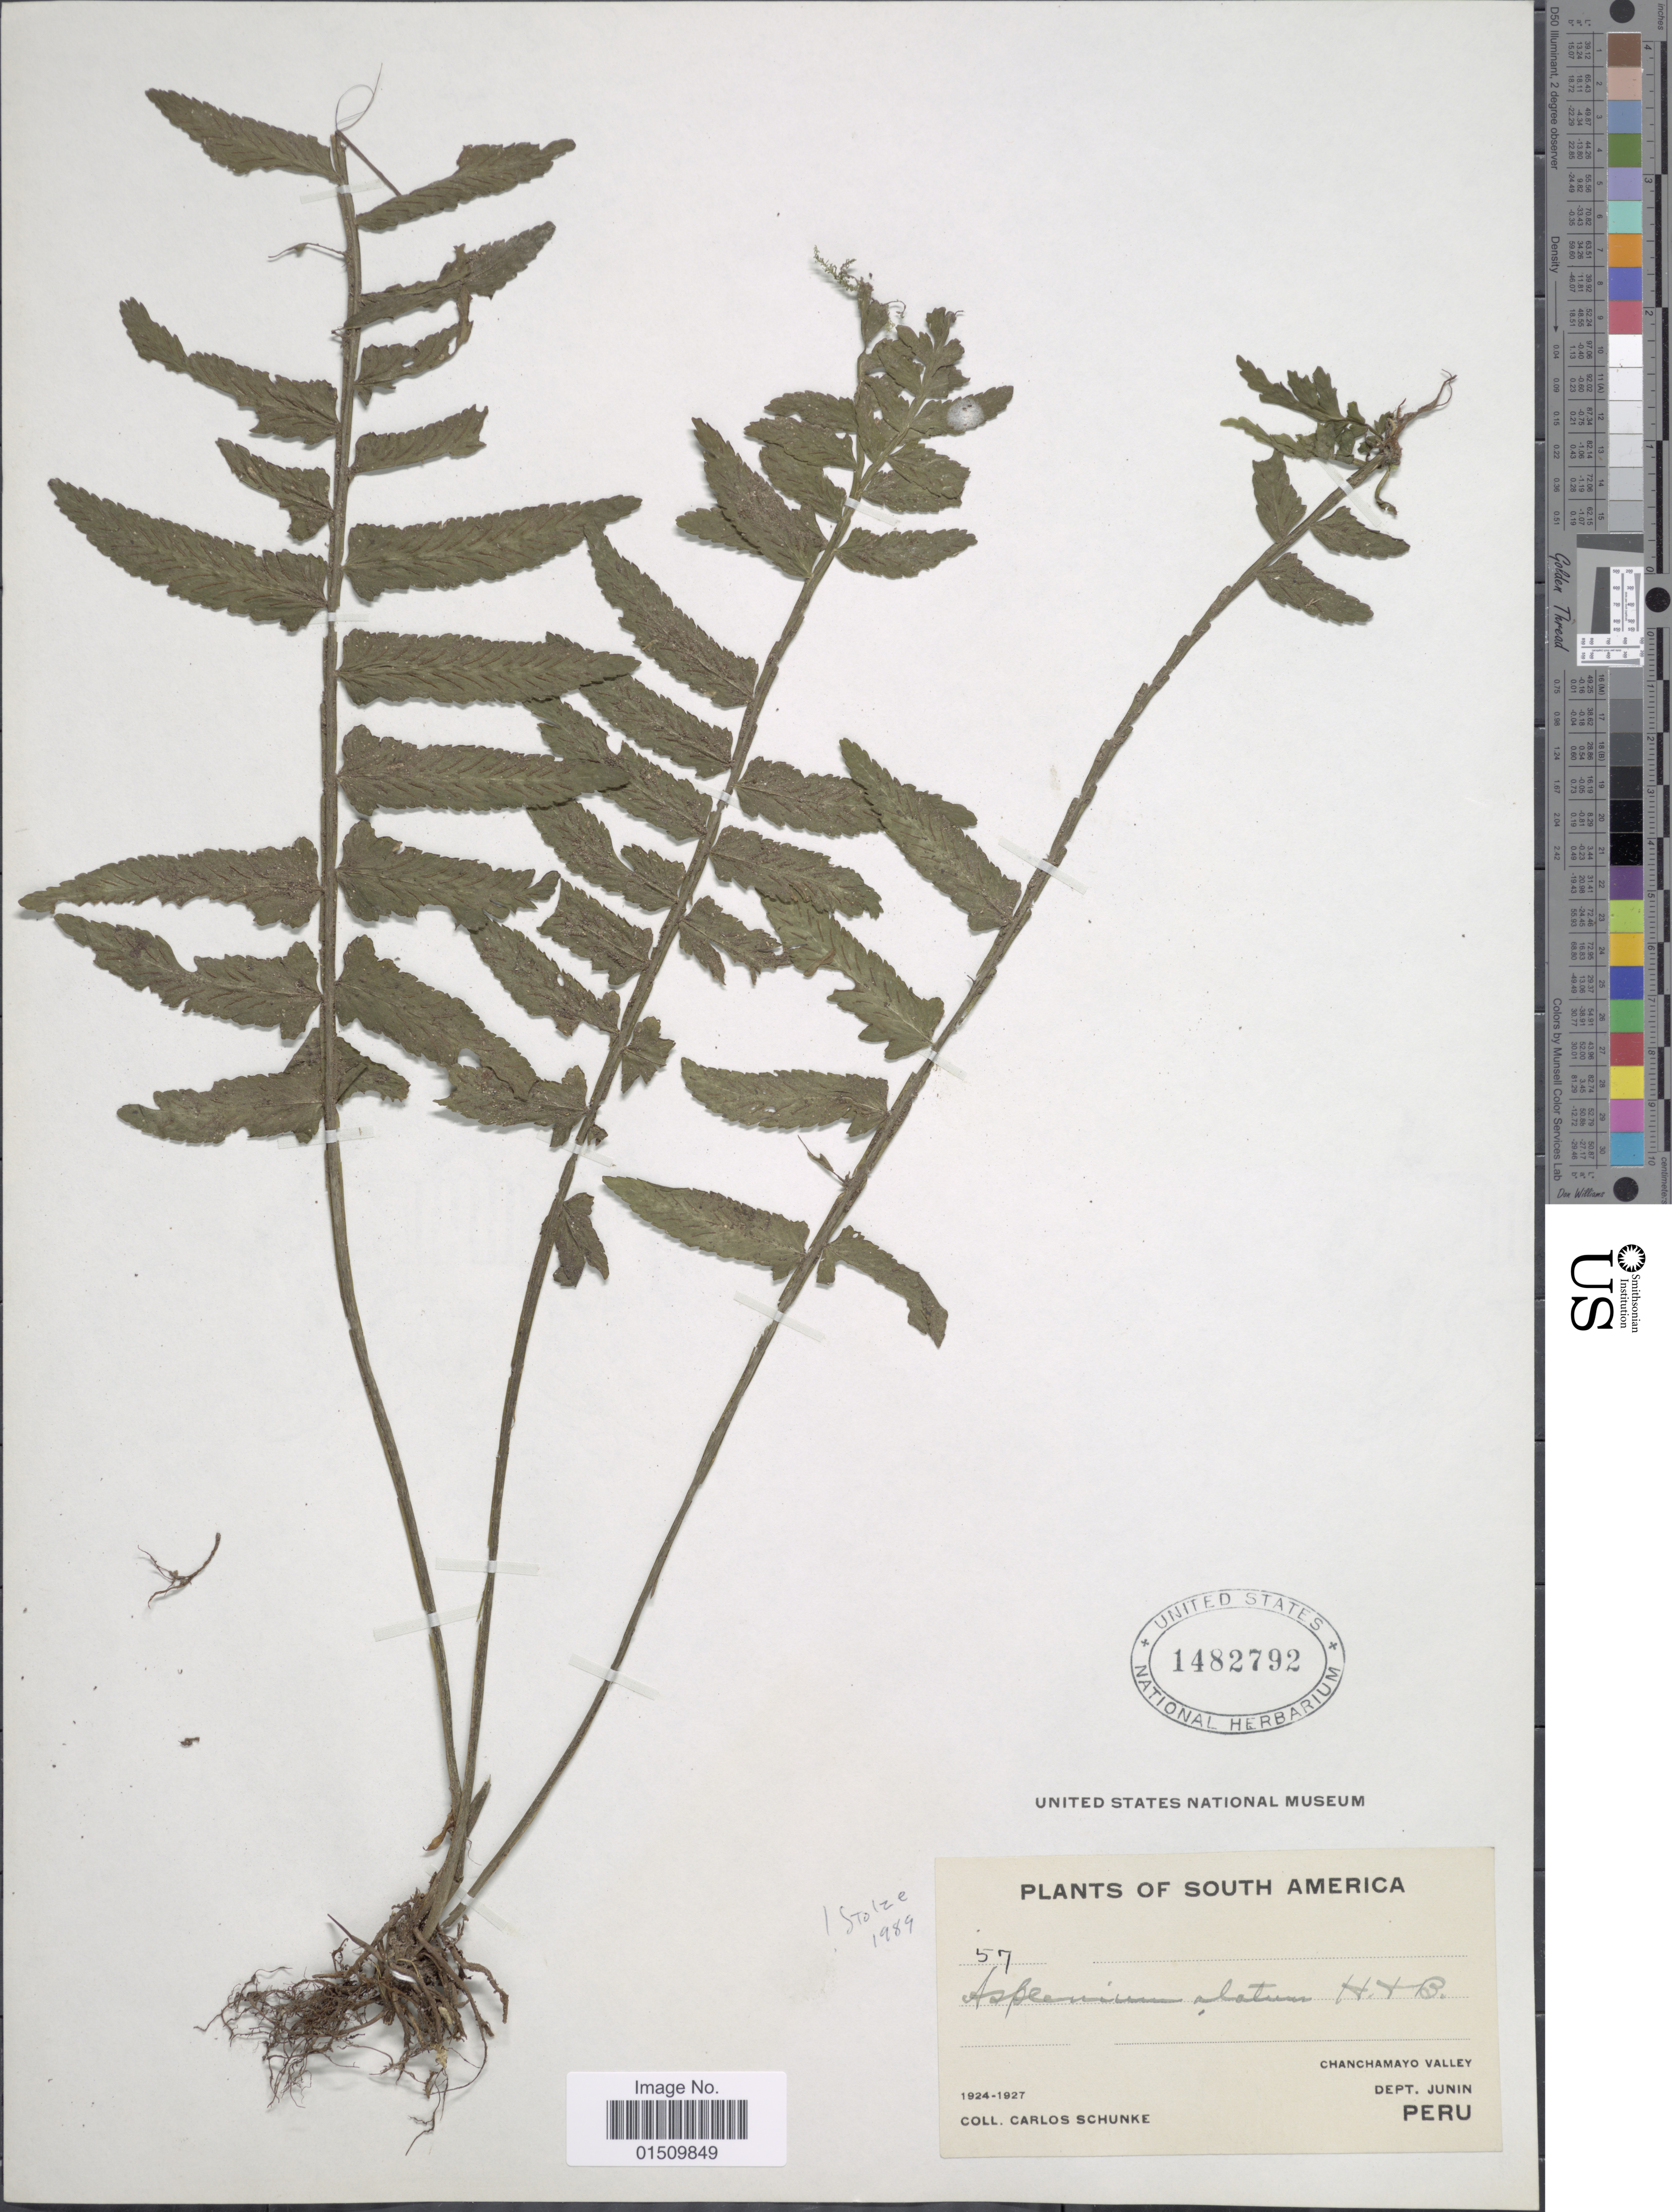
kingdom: Plantae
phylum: Tracheophyta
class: Polypodiopsida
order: Polypodiales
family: Aspleniaceae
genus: Asplenium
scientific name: Asplenium alatum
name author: Humb. & Bonpl. ex Willd.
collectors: C. Schunke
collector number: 57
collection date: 1924/1927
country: Peru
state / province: Junín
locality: South America, Peru, Chanchamayo Valley, Dep. Junin.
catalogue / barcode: US 1482792